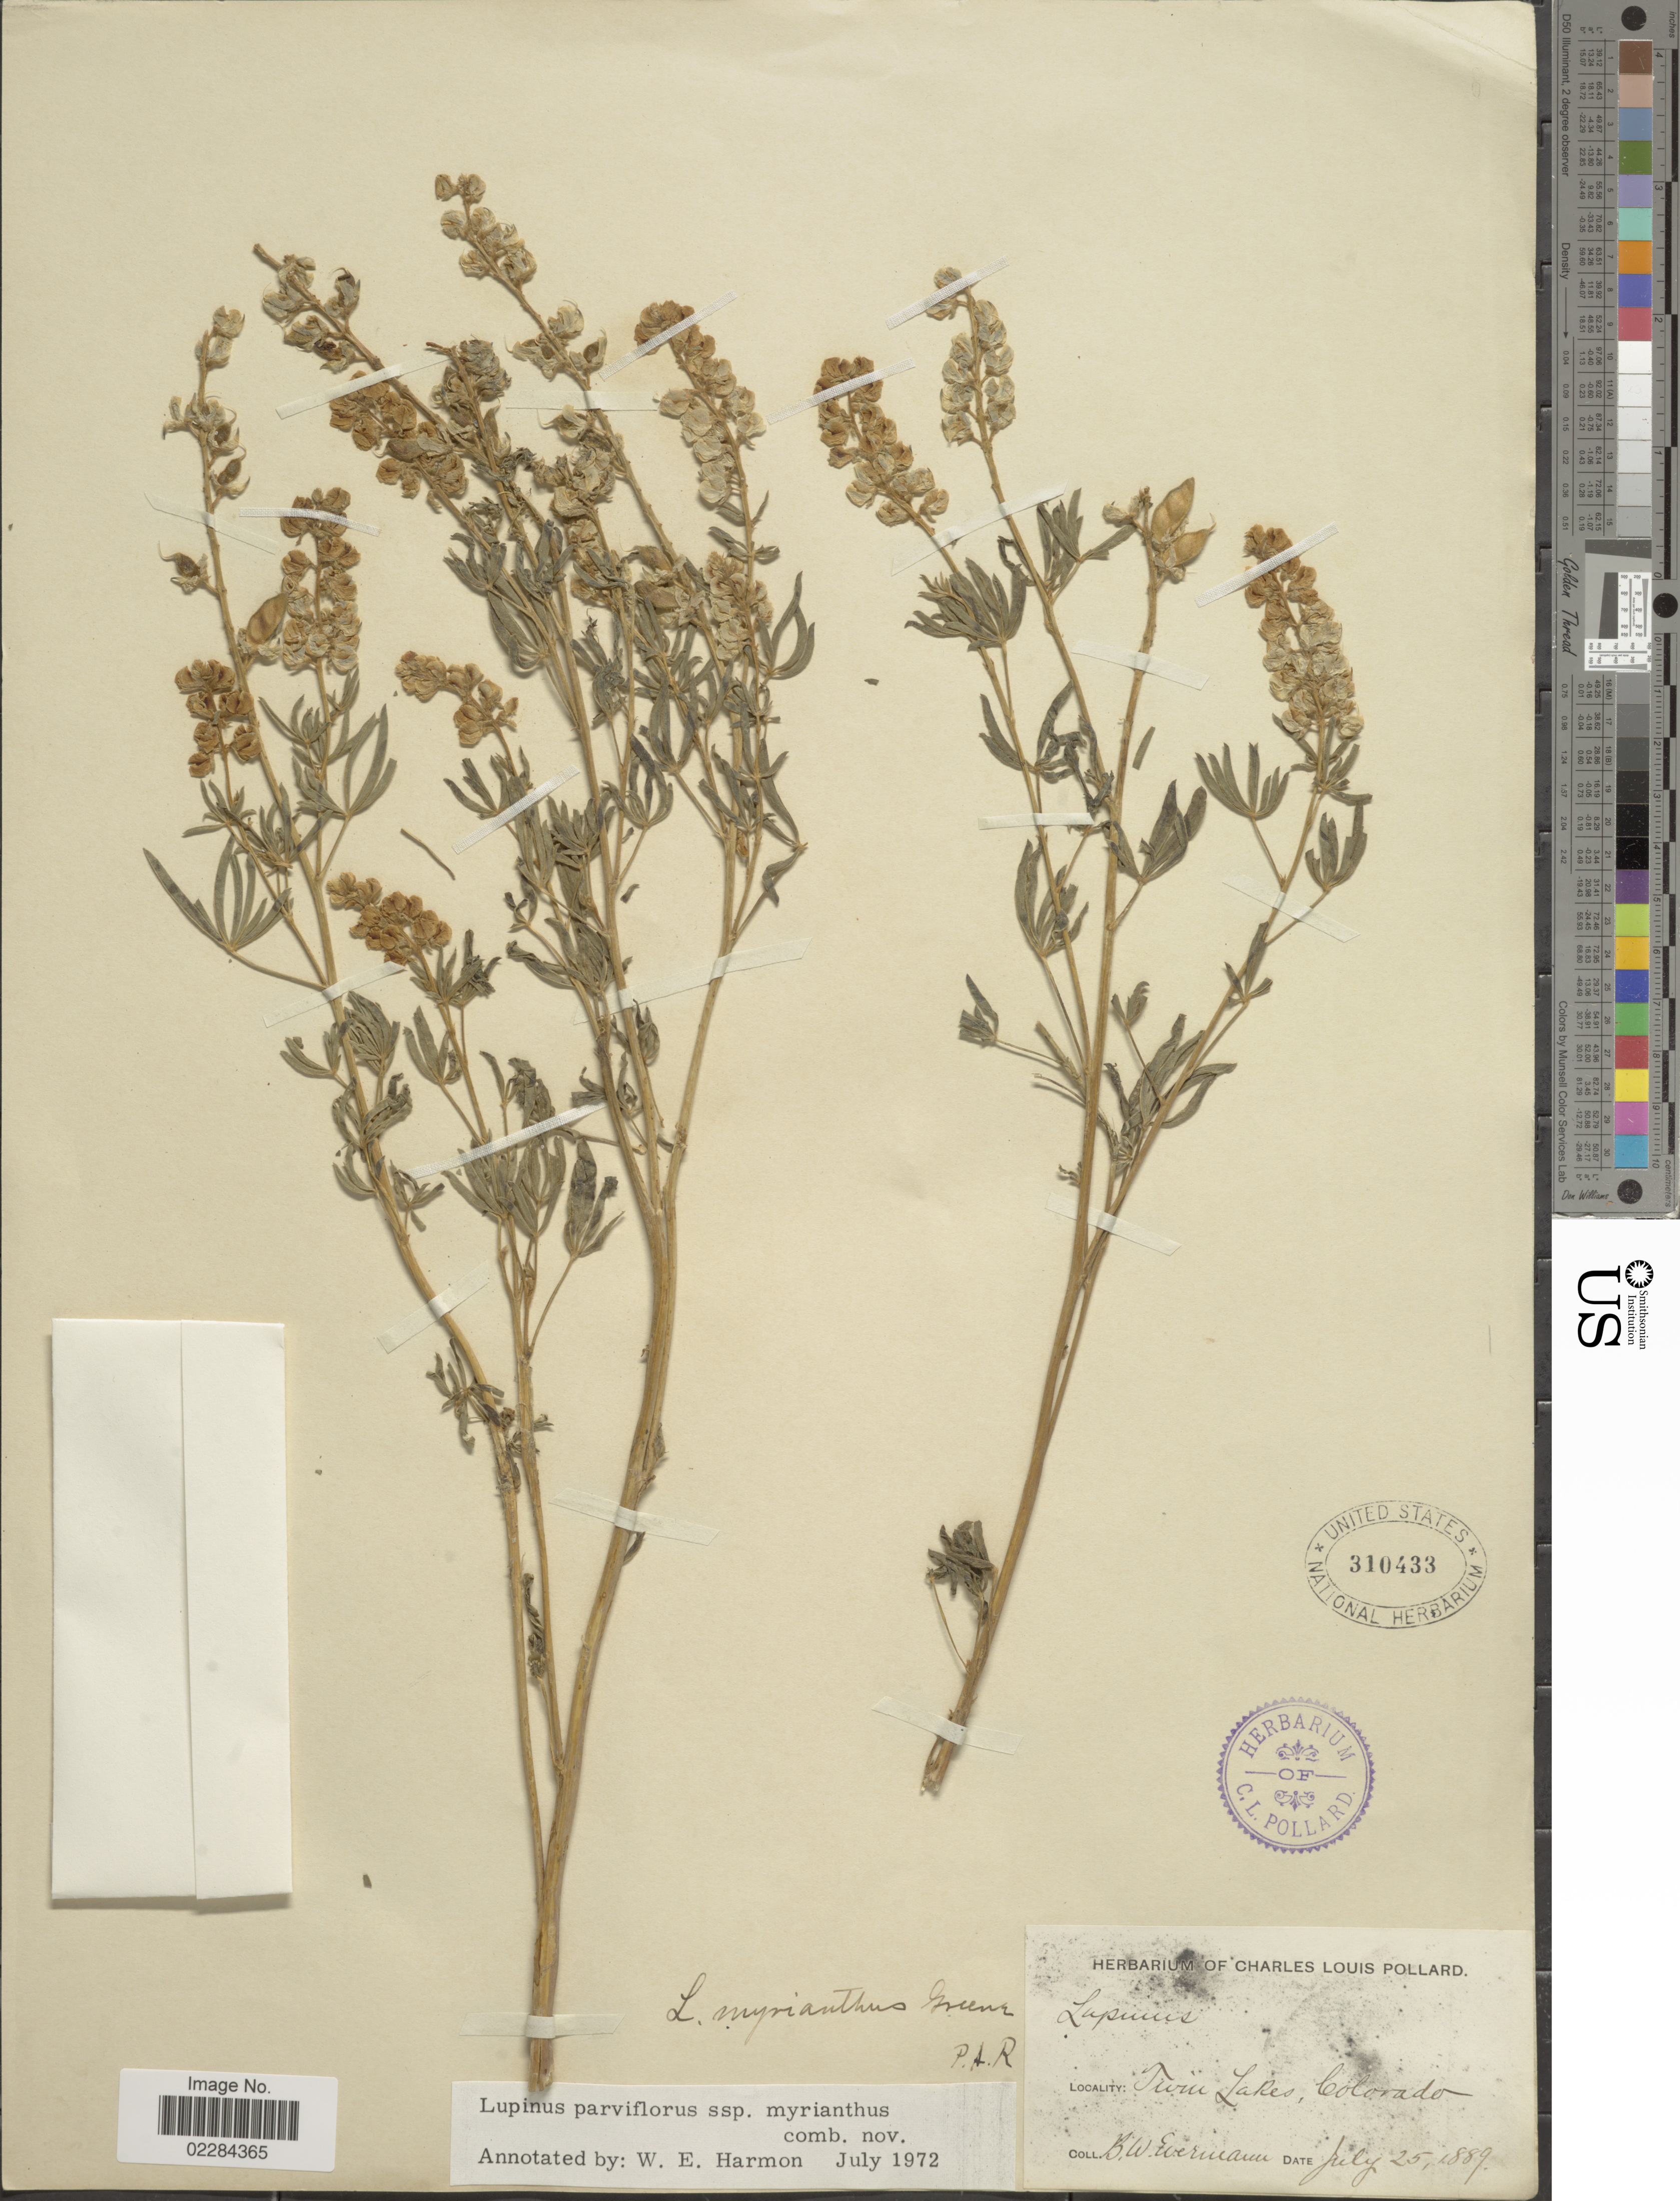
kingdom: Plantae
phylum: Tracheophyta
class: Magnoliopsida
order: Fabales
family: Fabaceae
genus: Lupinus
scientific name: Lupinus argenteus var. myrianthus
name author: (Greene) Isley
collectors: B. W. Evermann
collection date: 1889-07-25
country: United States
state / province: Colorado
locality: Turu Lares.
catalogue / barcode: US 310433